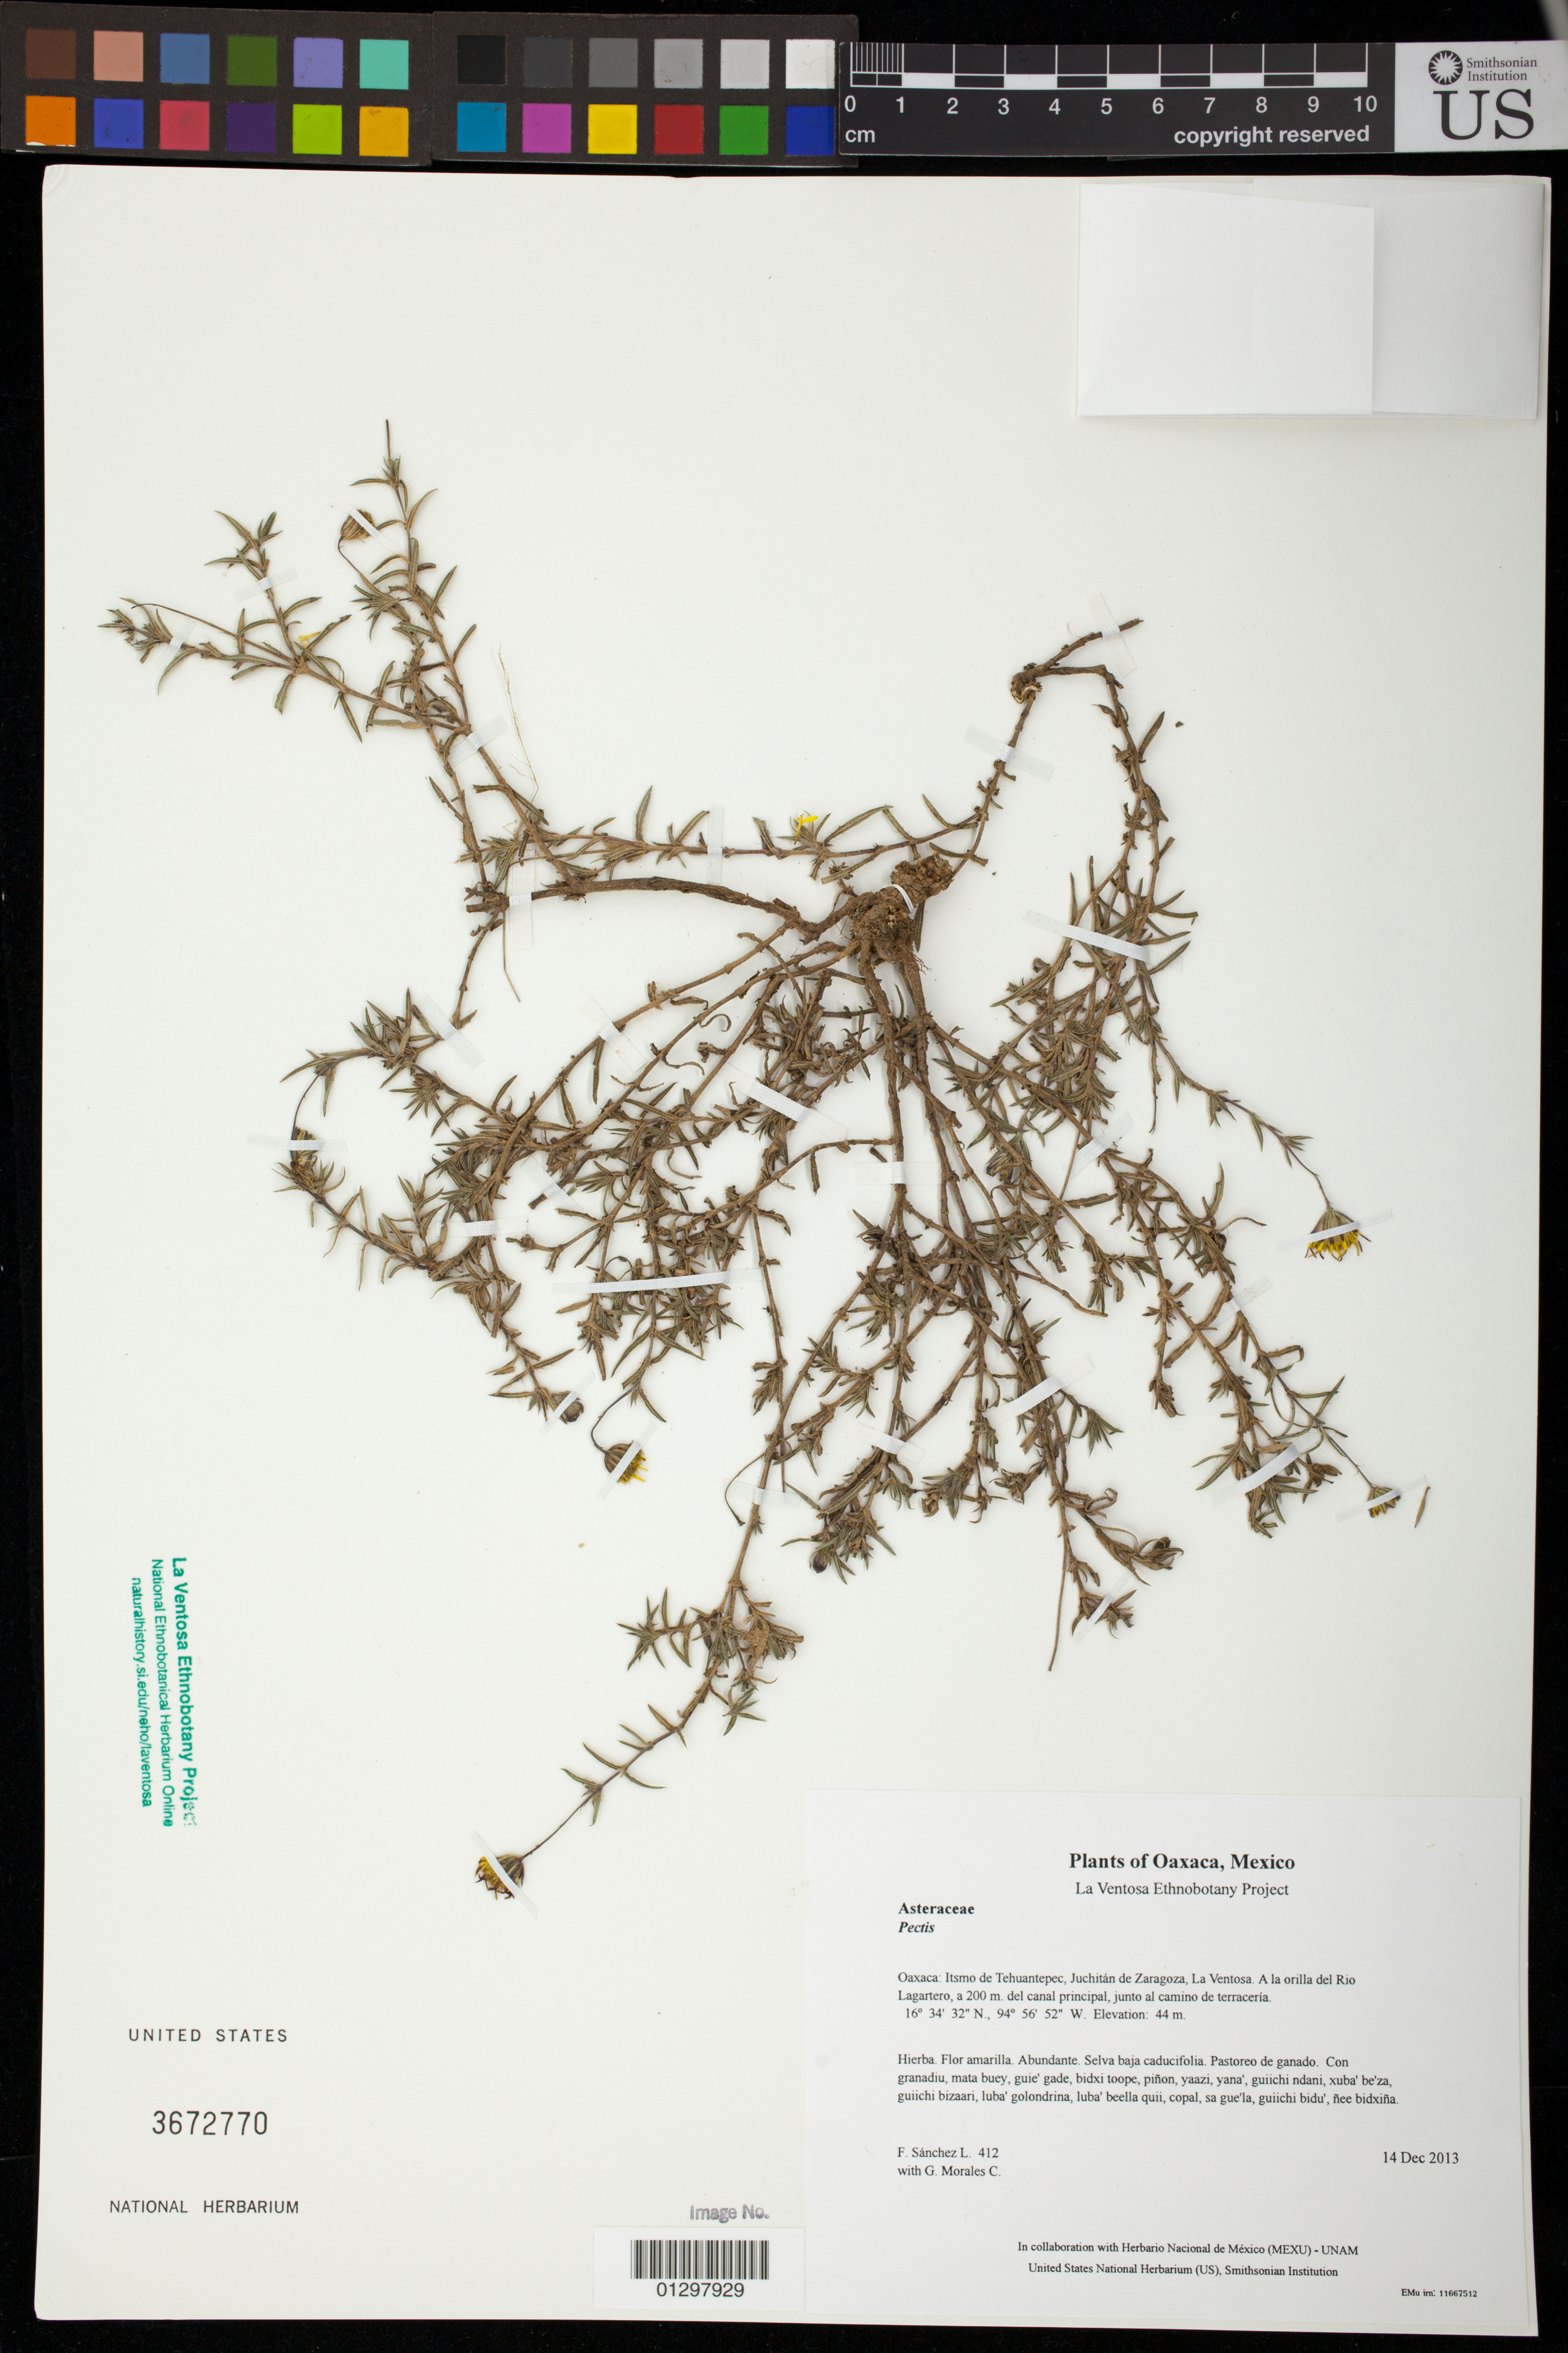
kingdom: Plantae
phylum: Tracheophyta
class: Magnoliopsida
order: Asterales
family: Asteraceae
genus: Pectis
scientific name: Pectis bonplandiana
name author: Kunth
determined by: Robinson, Harold E.; Edwards, Robert D.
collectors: F. Sánchez L. & G. Morales C.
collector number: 412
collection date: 2013-12-14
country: Mexico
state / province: Oaxaca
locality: Itsmo de Tehuantepec, Juchitán de Zaragoza, La Ventosa. A la orilla del Rio Lagartero, a 200 m. del canal principal, junto al camino de terracería.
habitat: Selva baja caducifolia. Pastoreo de ganado.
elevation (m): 44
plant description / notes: JEBOT, MEXU, SERO, US; Guixi bandaga. Guie' naguchi. Stale.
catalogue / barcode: US 3672770